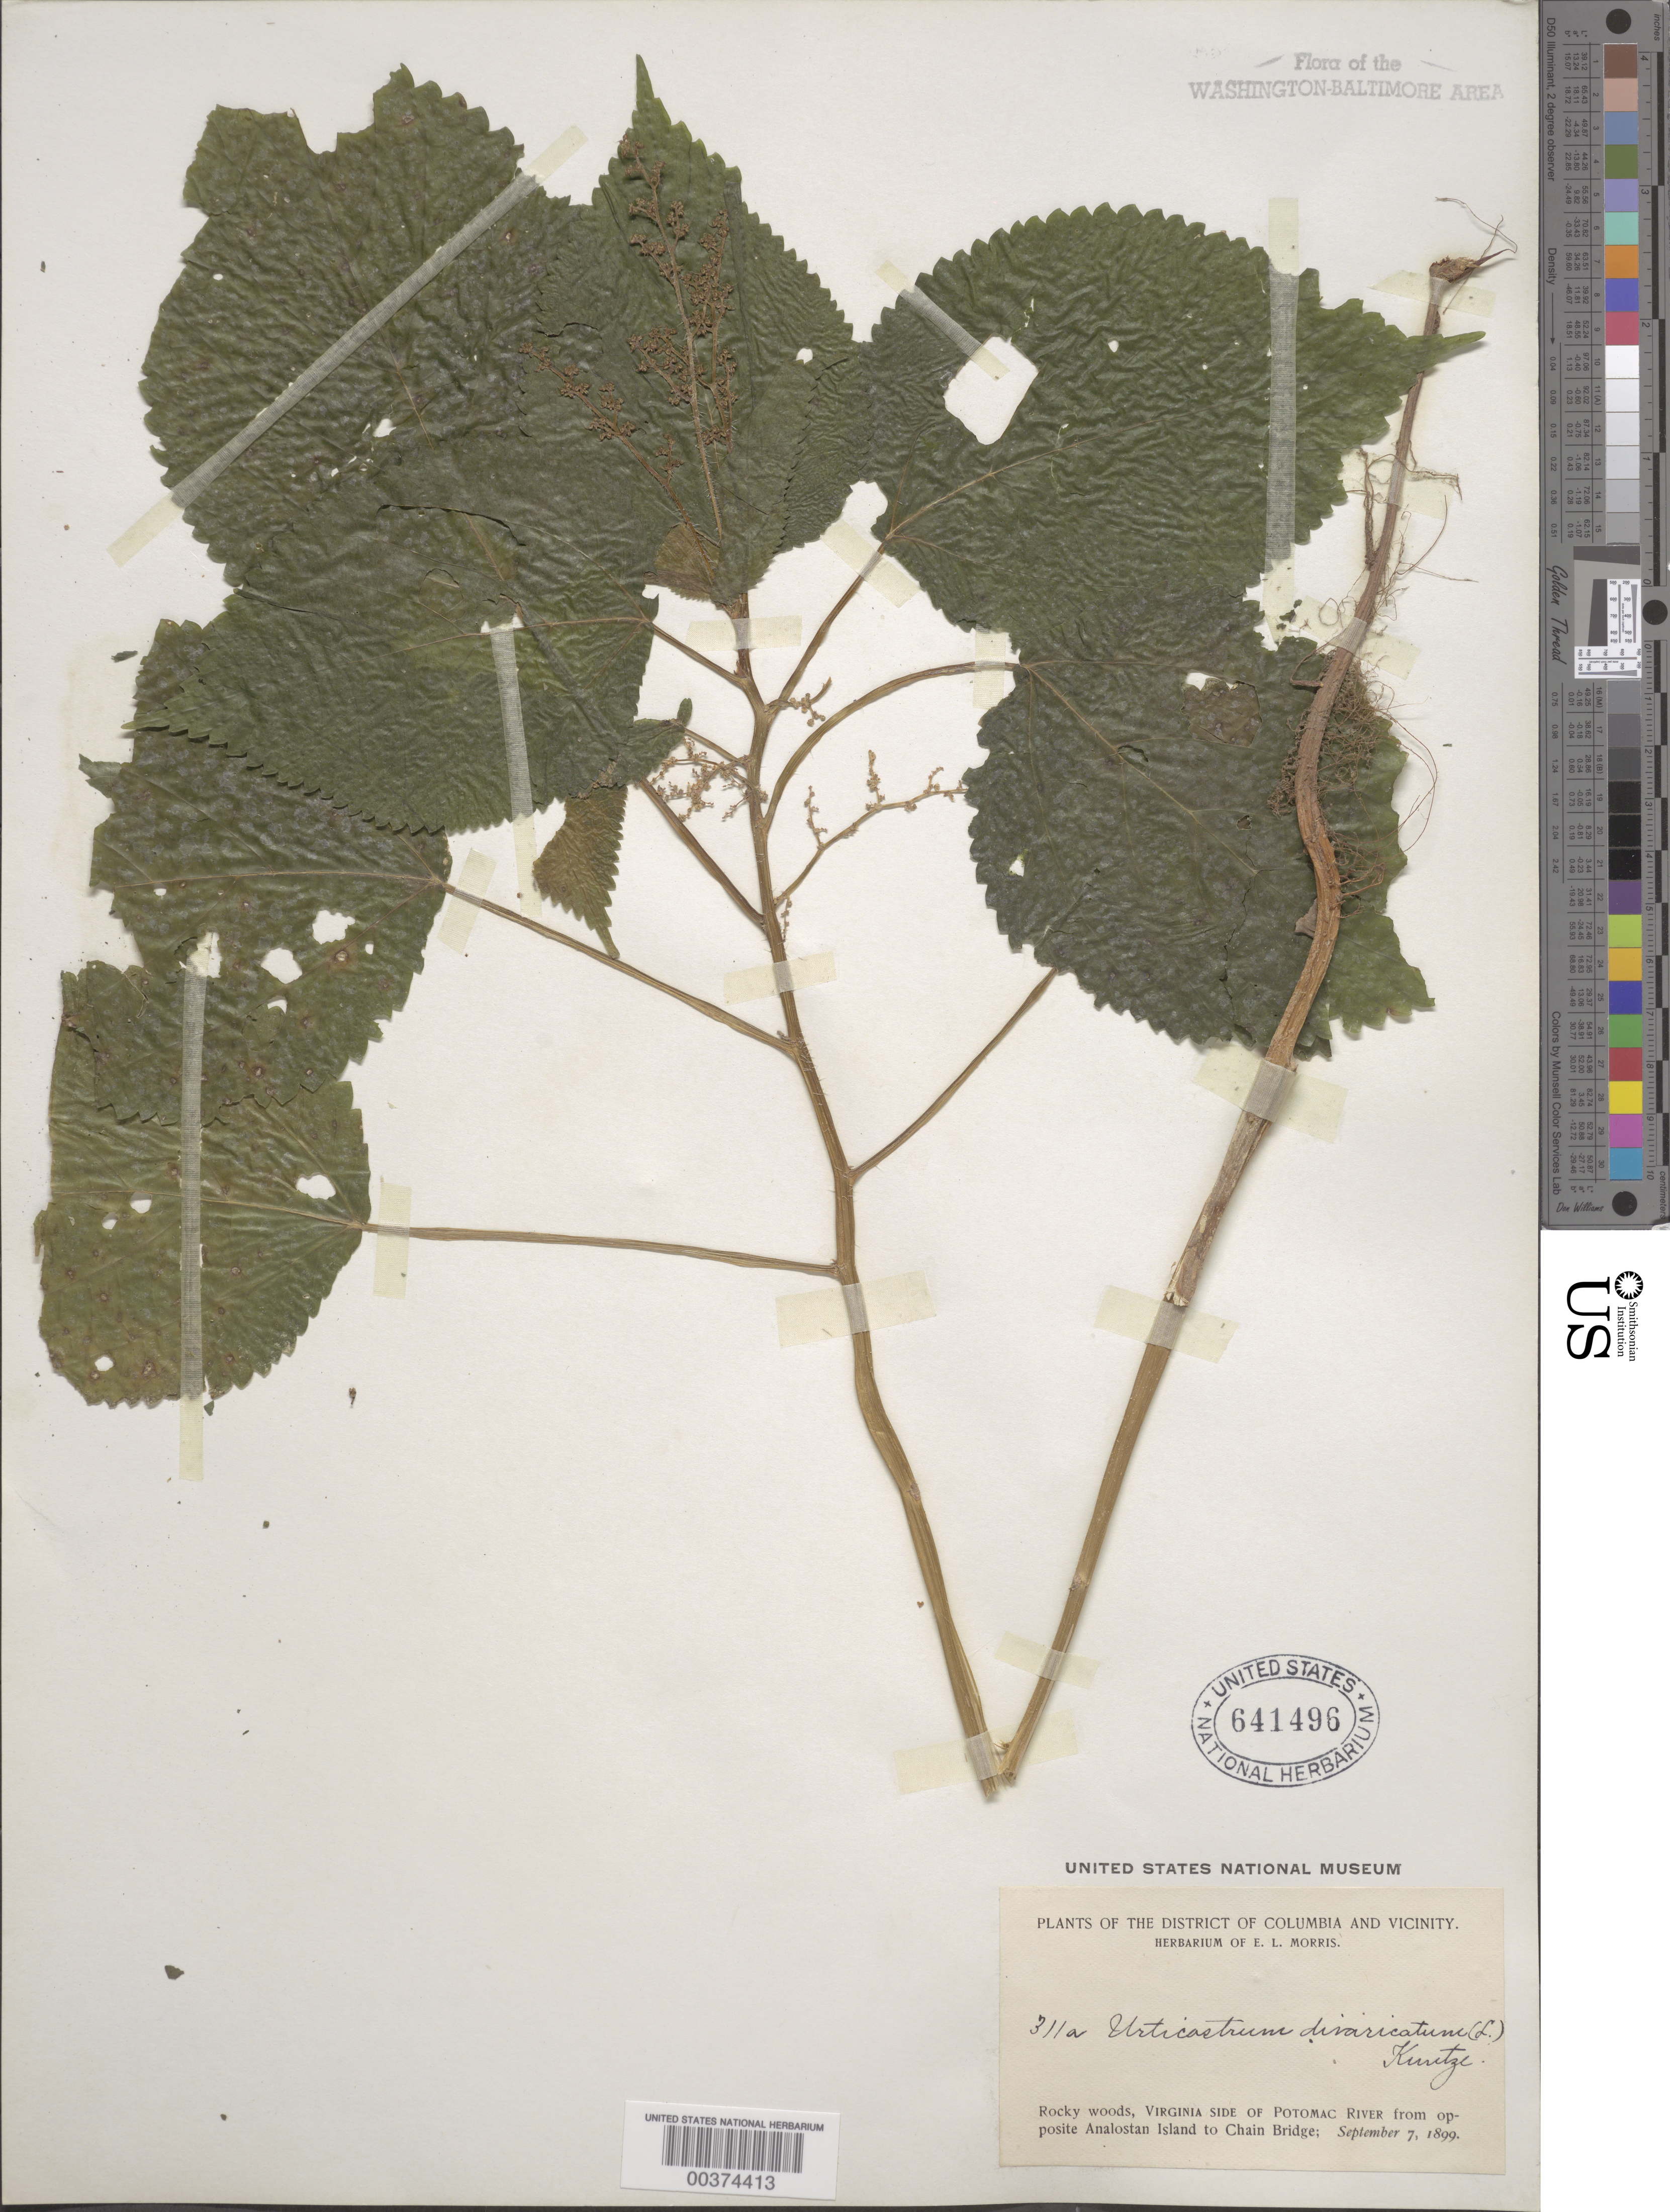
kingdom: Plantae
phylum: Tracheophyta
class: Magnoliopsida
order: Rosales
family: Urticaceae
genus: Laportea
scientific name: Laportea canadensis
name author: (L.) Wedd.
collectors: E. L. Morris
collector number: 311A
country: United States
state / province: Virginia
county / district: Arlington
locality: Opposite Analostan Island to Chain Bridge, Rocky Woods C. and O. Canal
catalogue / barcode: US 641496